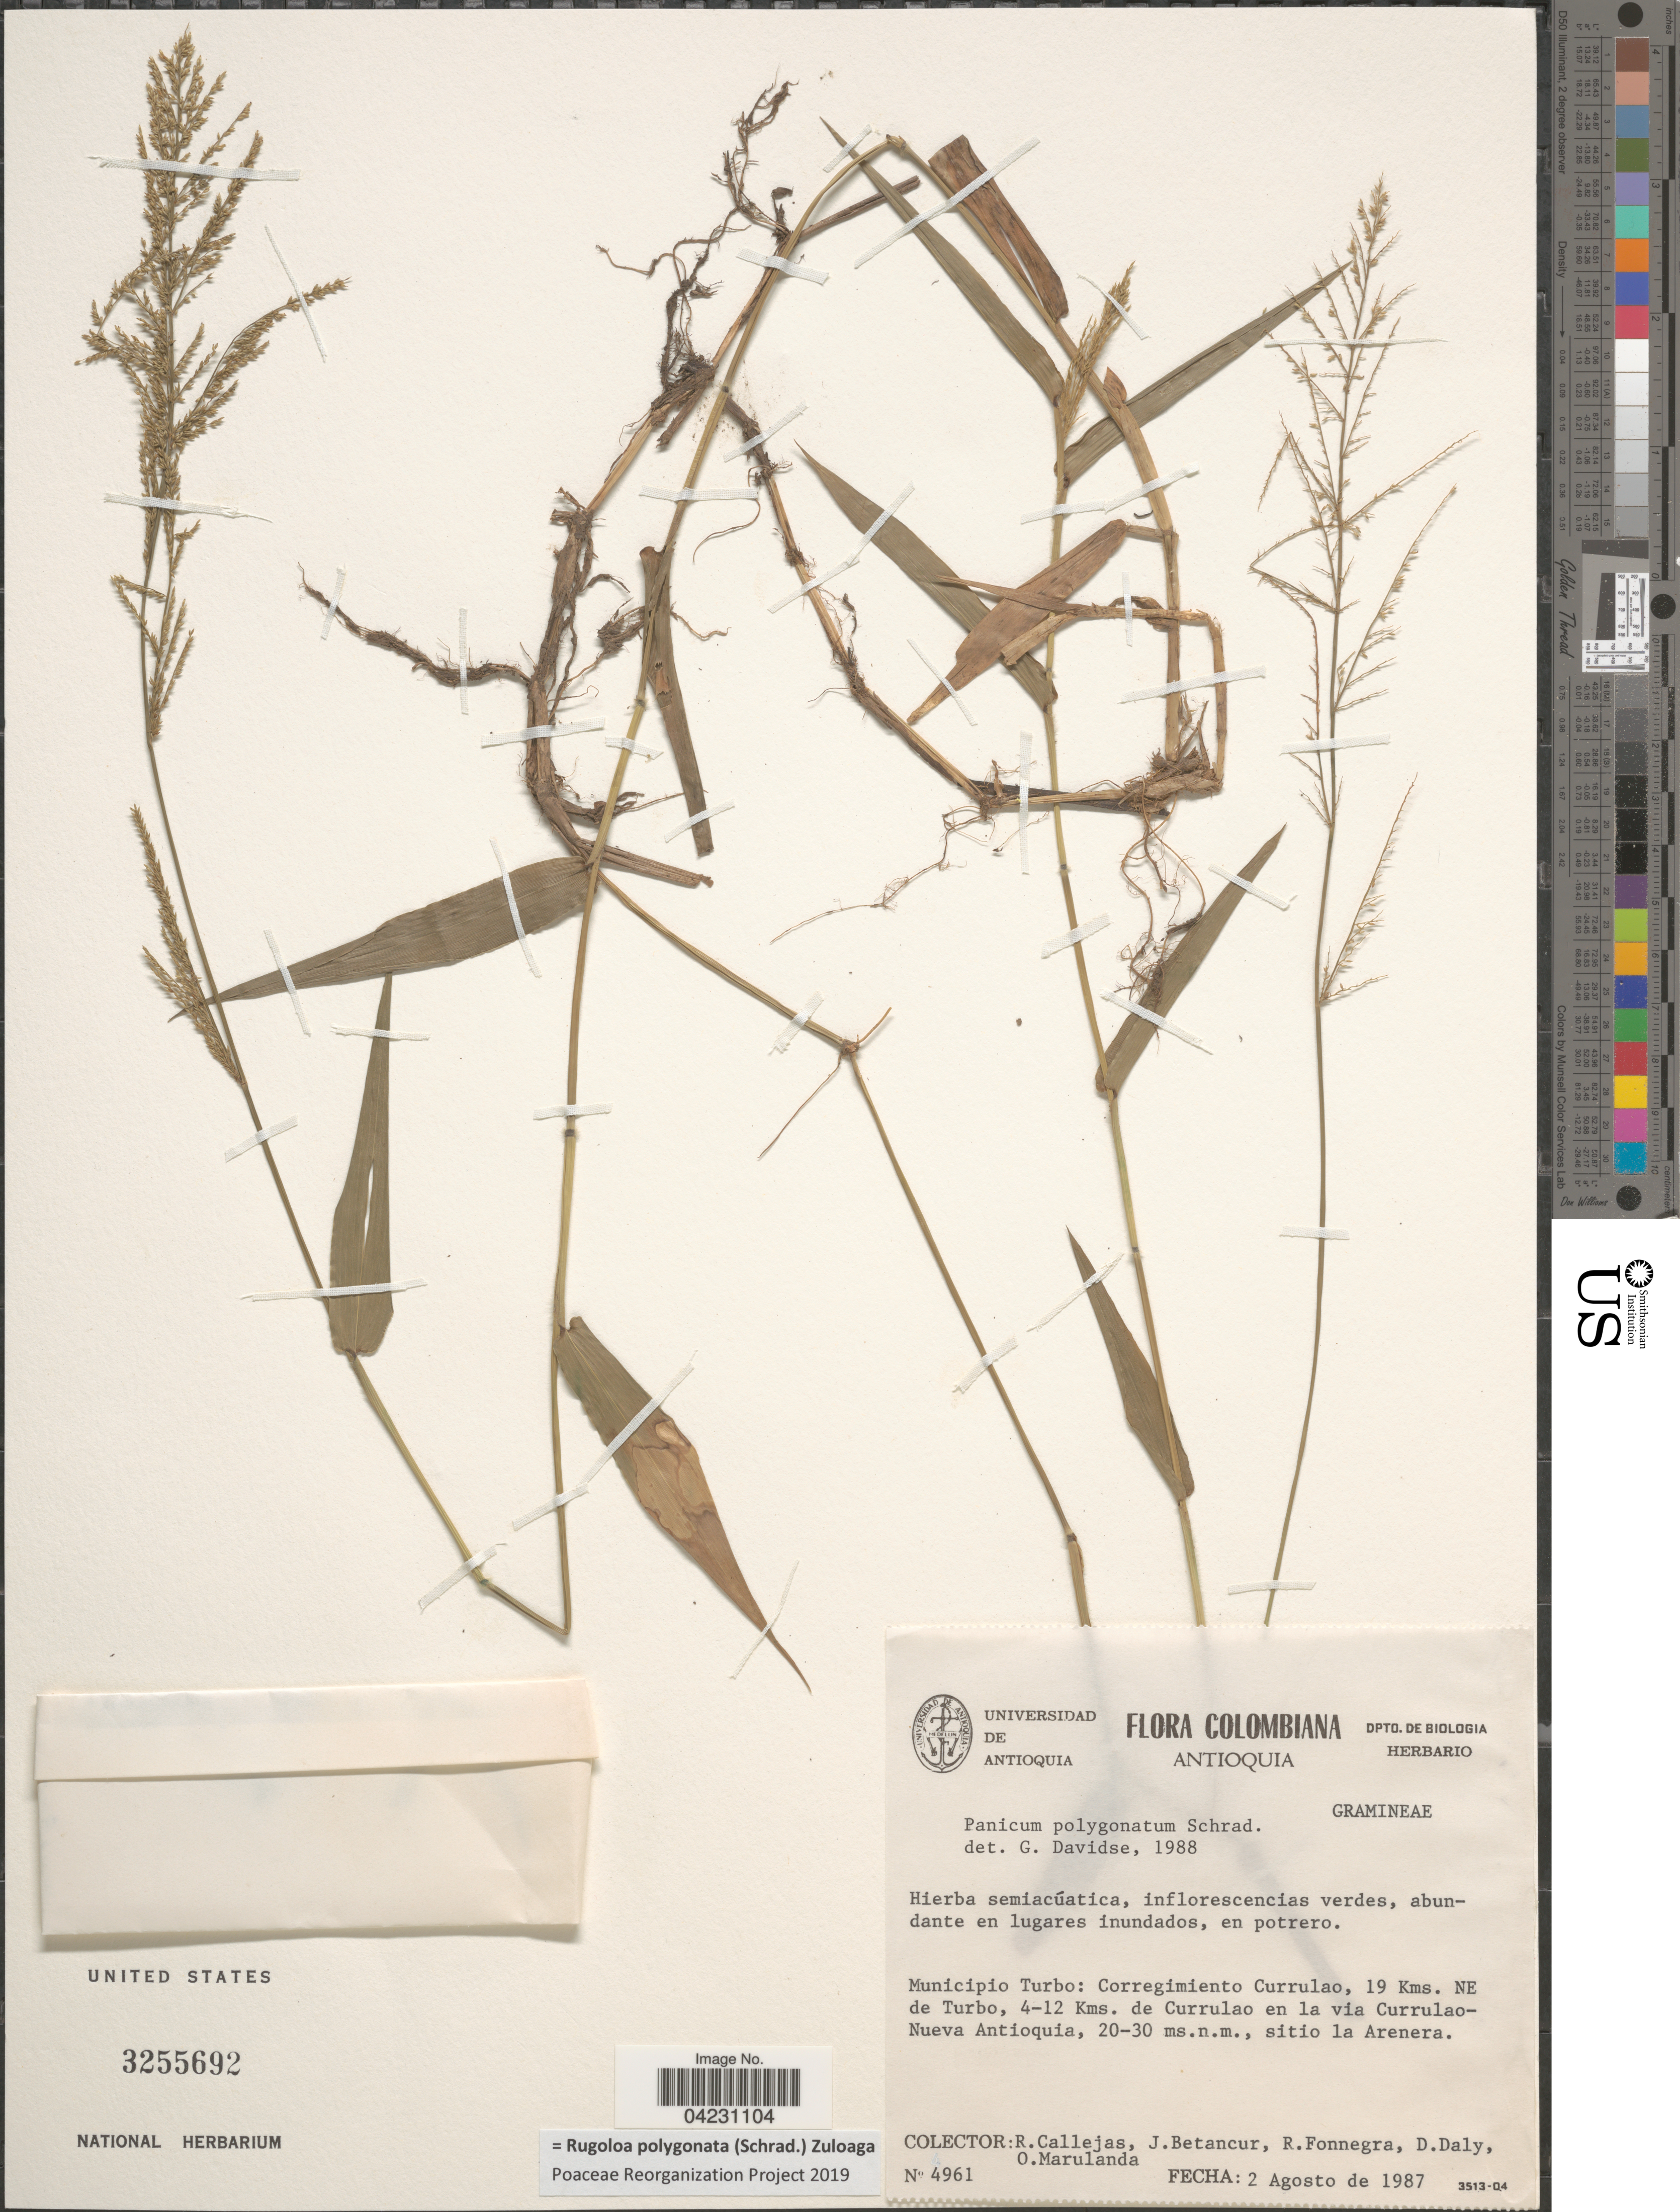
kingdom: Plantae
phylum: Tracheophyta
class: Liliopsida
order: Poales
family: Poaceae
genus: Rugoloa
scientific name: Rugoloa polygonata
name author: (Schrad.) Zuloaga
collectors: R. Callejas, J. Betancur, R. Fonnegra, D. Daly & O. Marulanda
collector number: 4961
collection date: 1987-08-02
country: Colombia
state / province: Antioquia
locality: Municipio Turbo: Corregimiento Currulao, 19 Kms. NE de Turbo, 4-12 Kms. de Currulao en la via Currulao-Nueva Antioquia, sitio la Arenera.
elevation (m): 20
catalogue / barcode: US 3255692